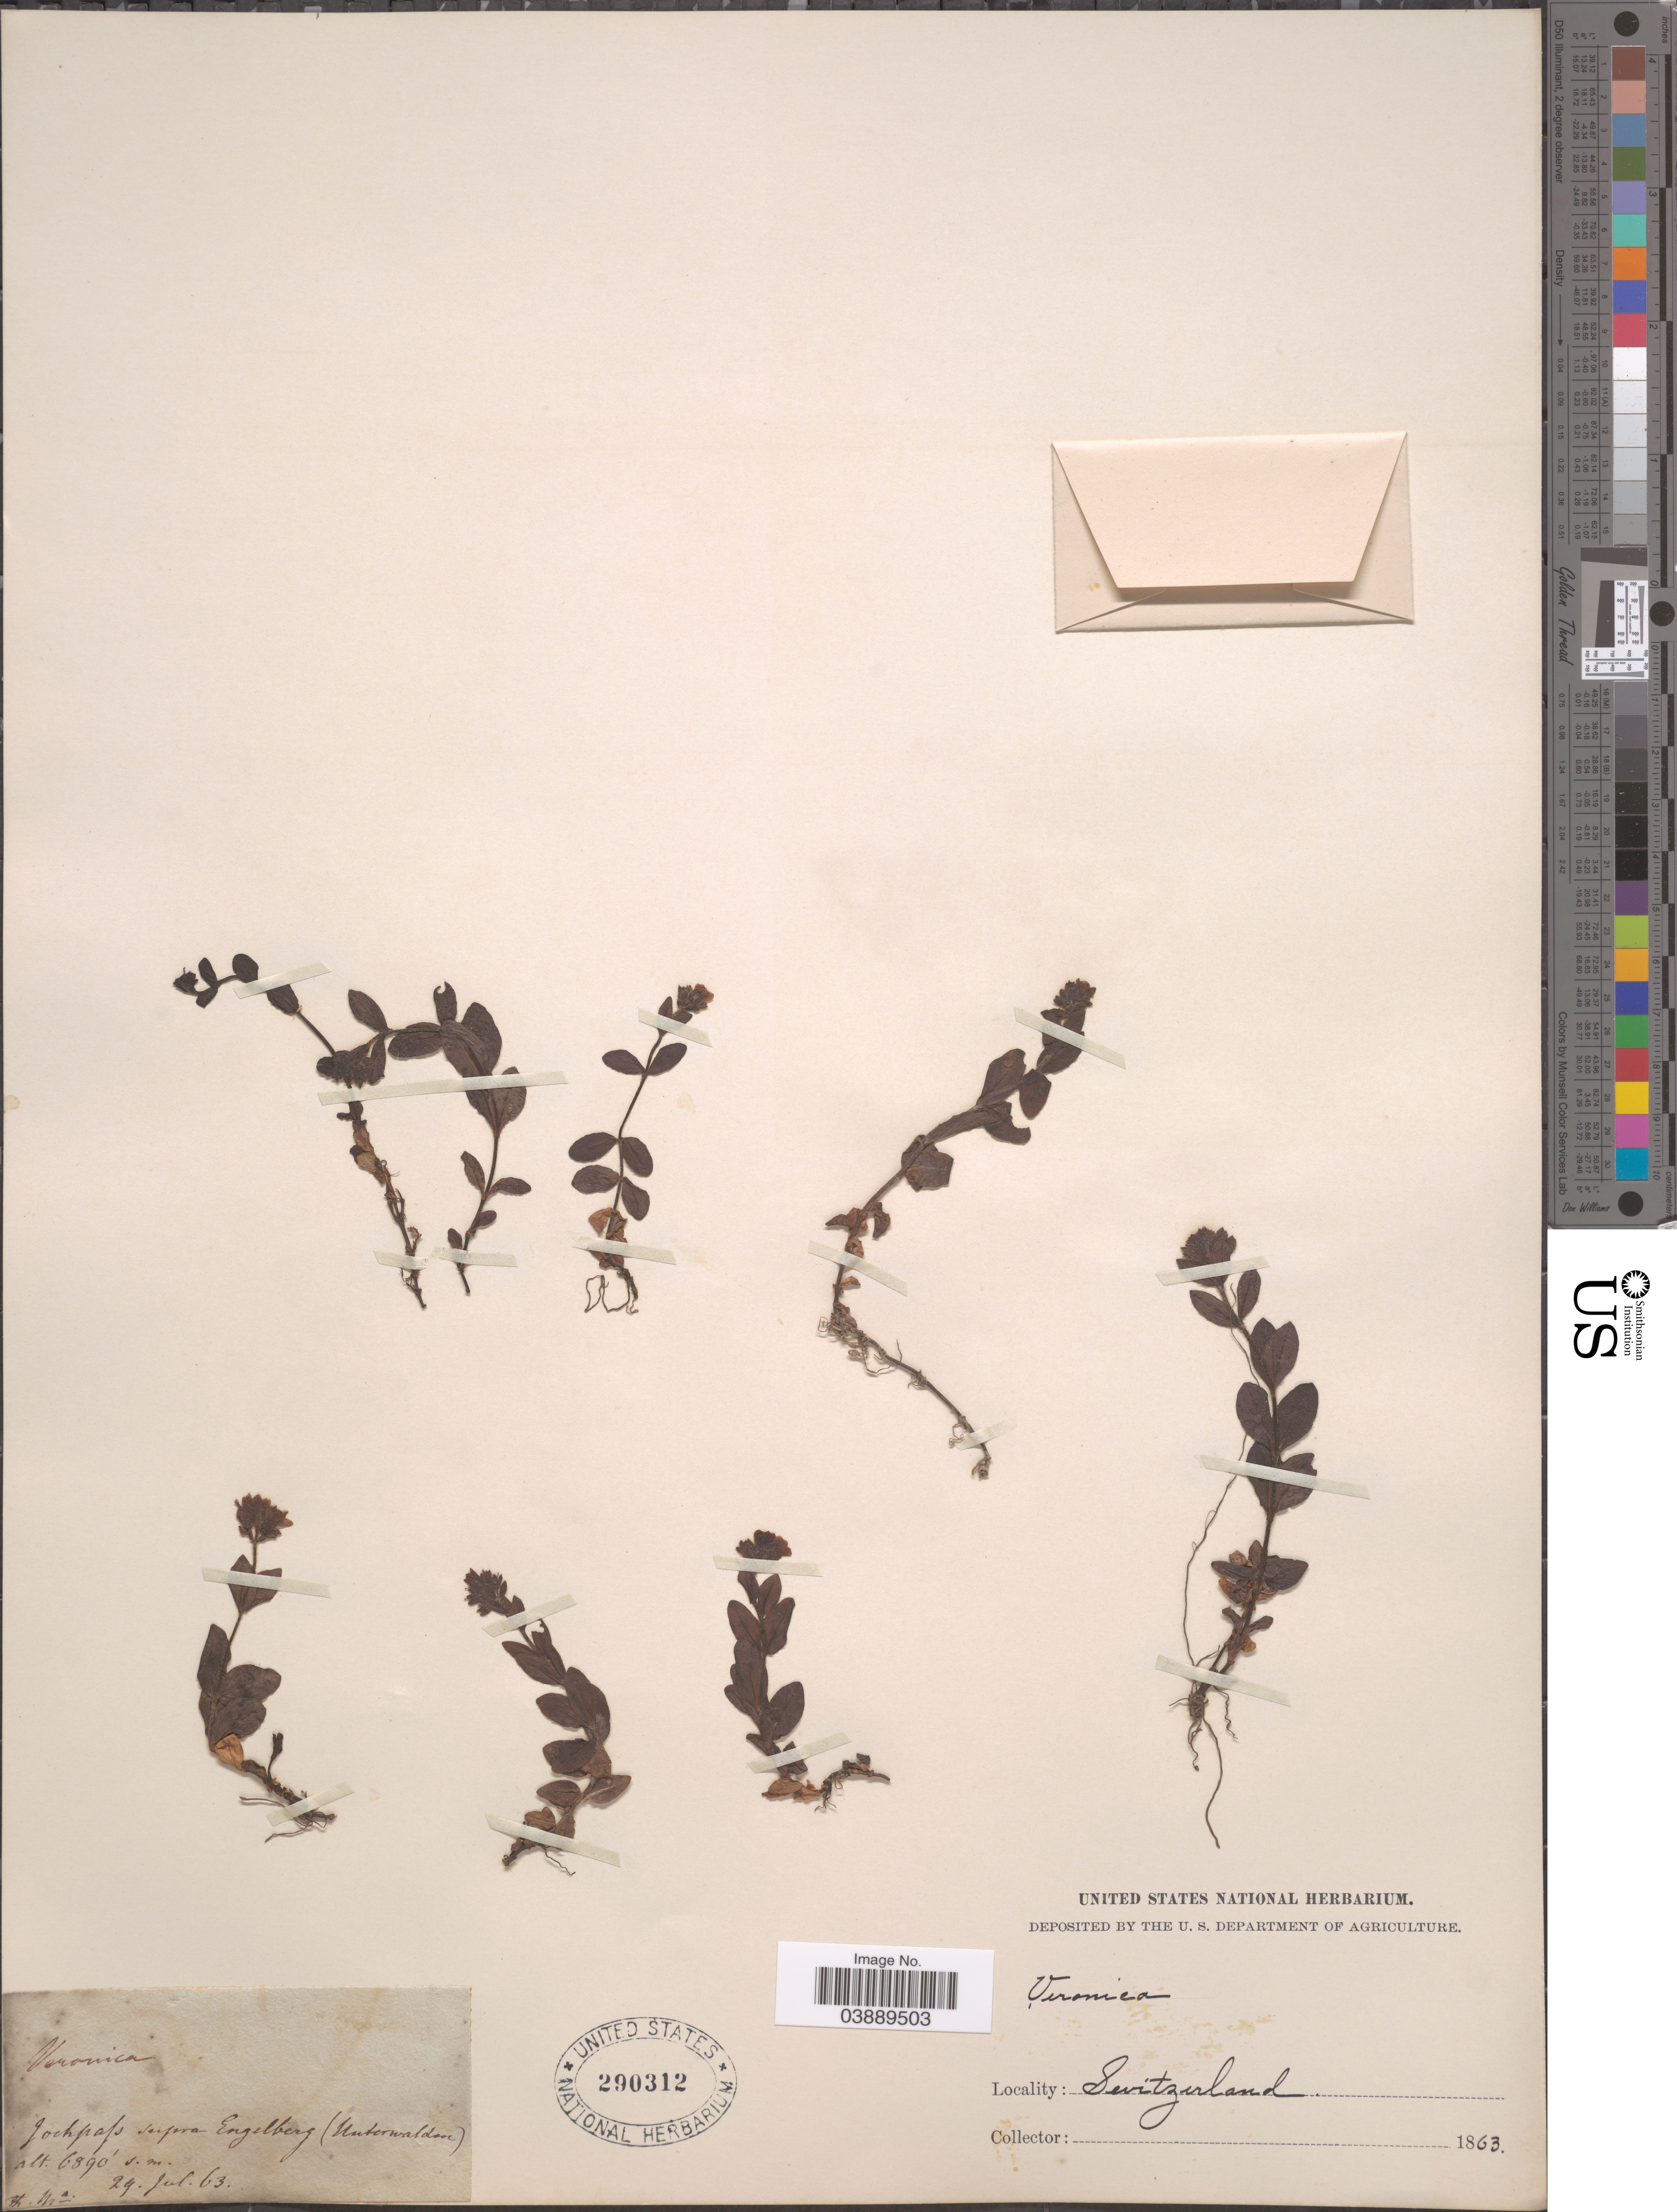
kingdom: Plantae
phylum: Tracheophyta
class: Magnoliopsida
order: Lamiales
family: Plantaginaceae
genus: Veronica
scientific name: Veronica serpyllifolia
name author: L.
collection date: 1863-07-29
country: Switzerland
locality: Jochpass supra Engelberg (Unterwalden).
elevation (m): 2100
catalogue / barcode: US 290312